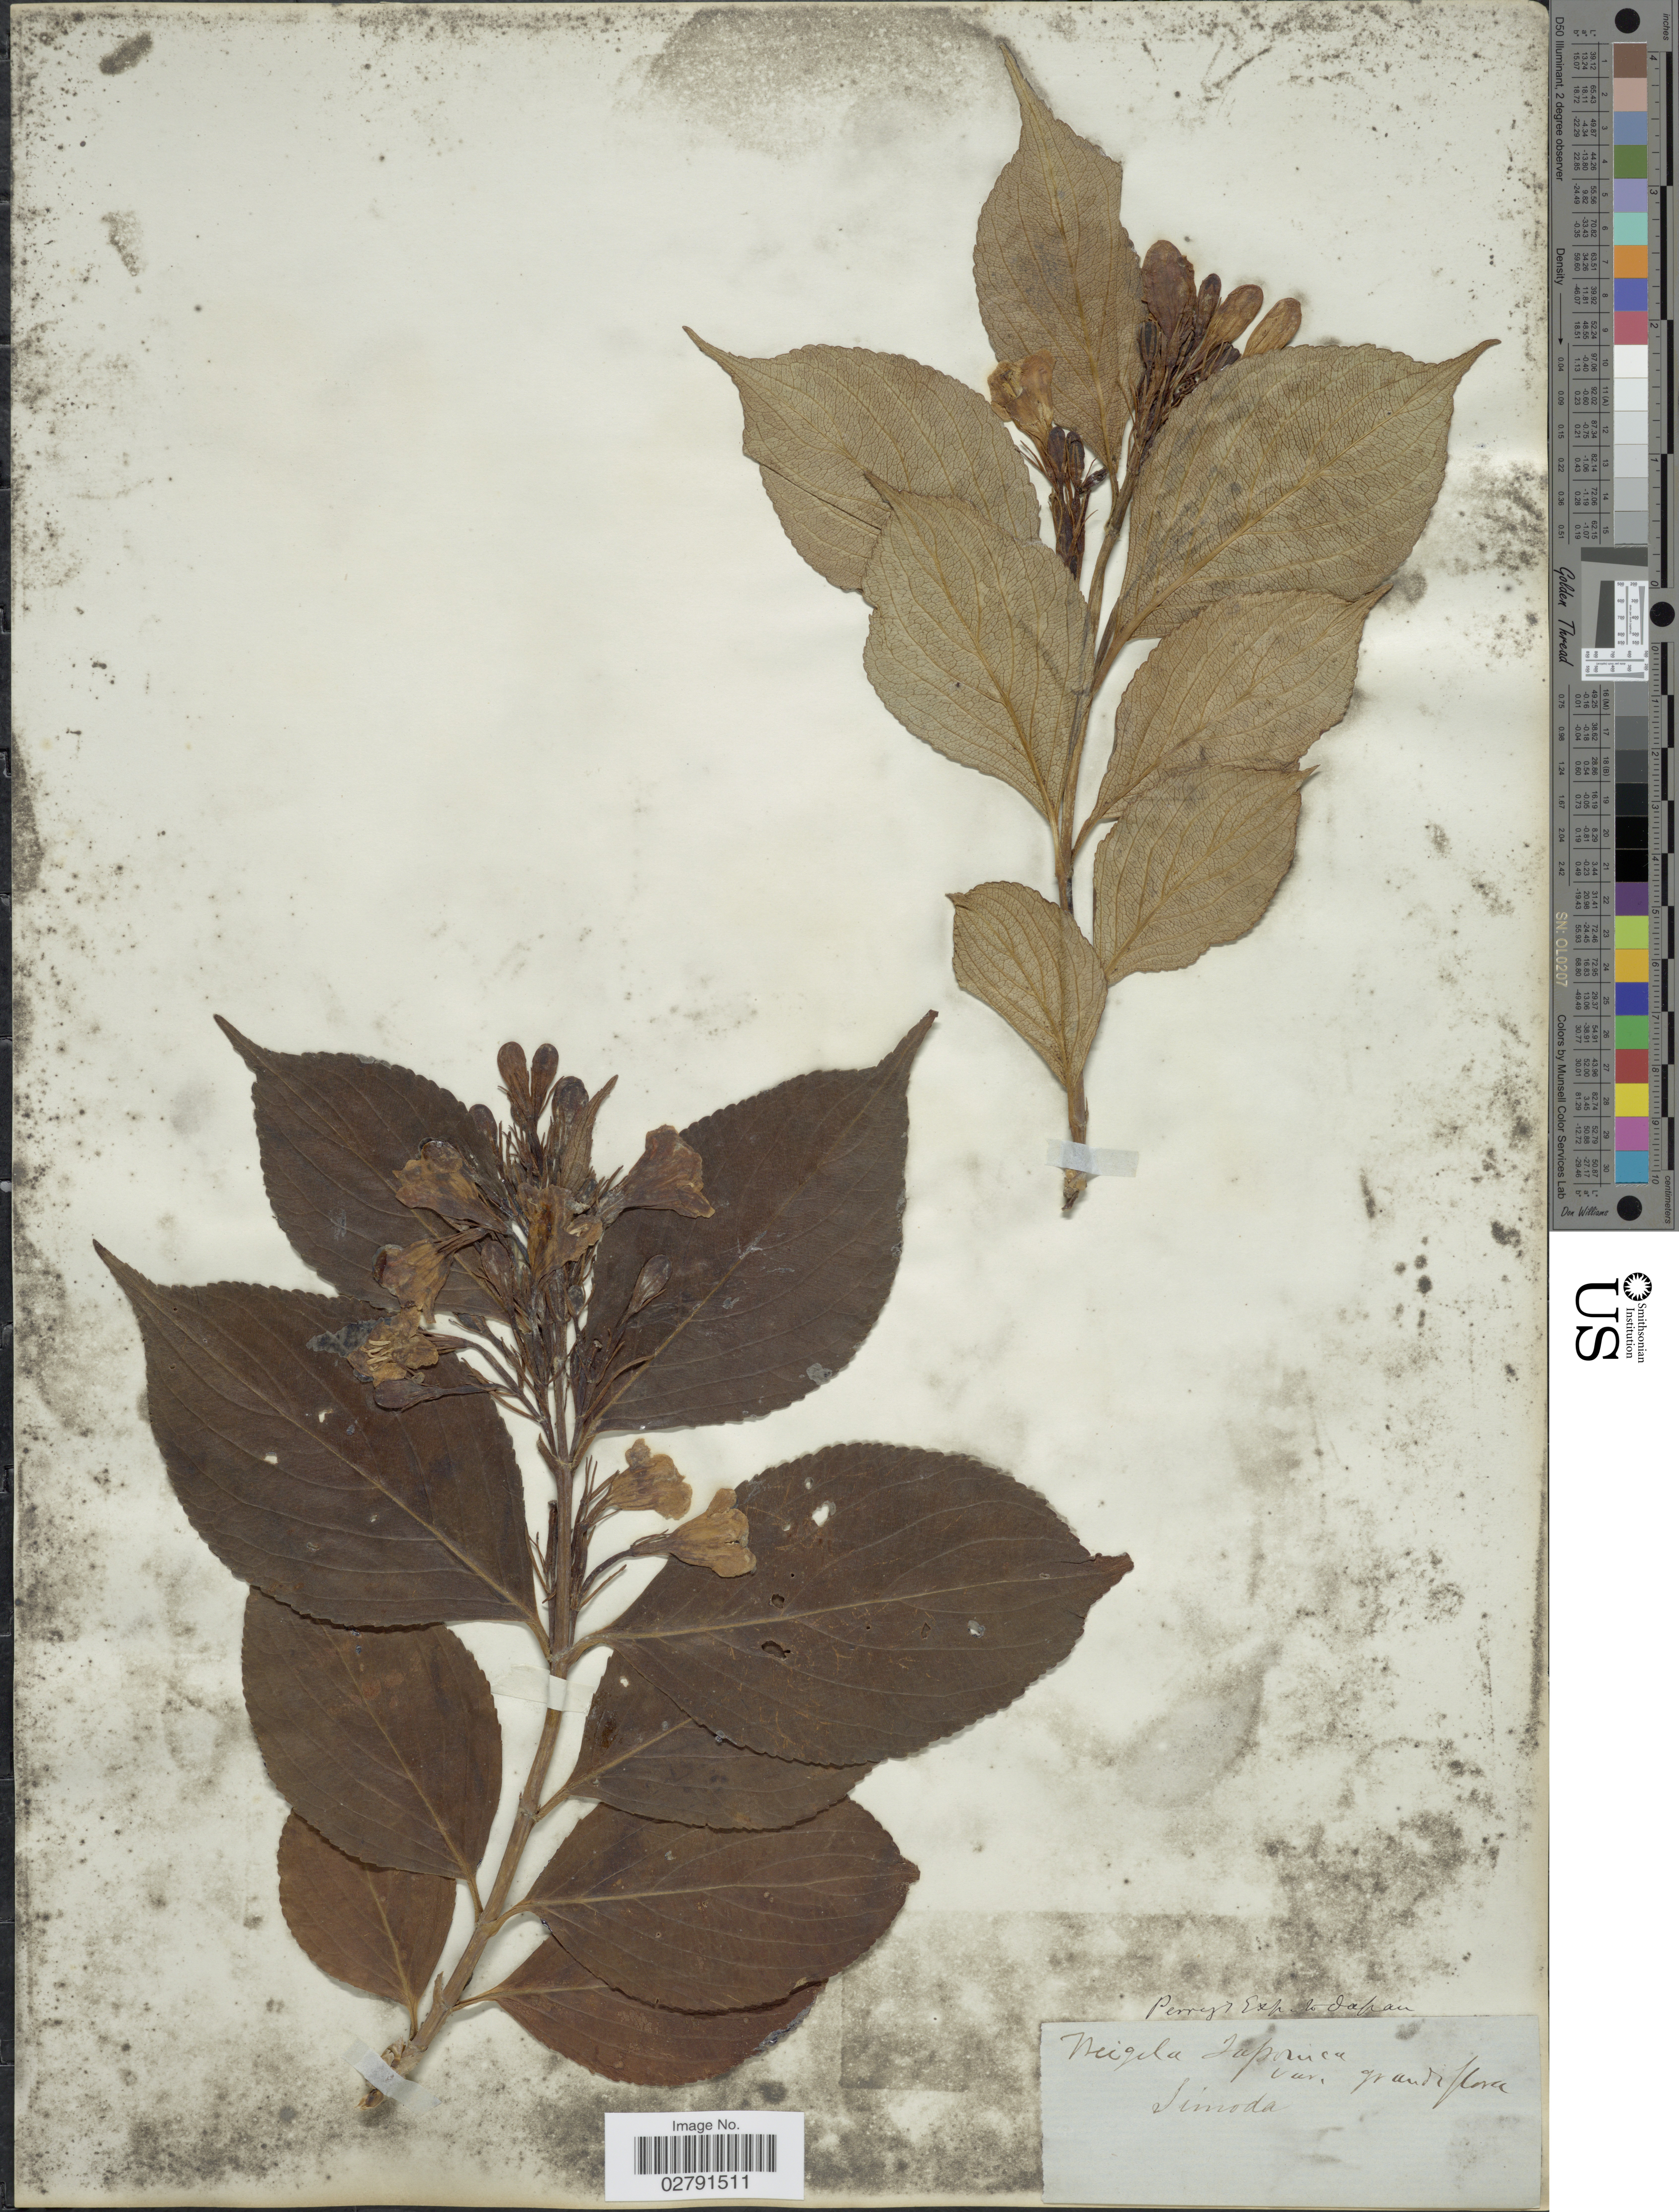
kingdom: Plantae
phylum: Tracheophyta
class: Magnoliopsida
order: Dipsacales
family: Caprifoliaceae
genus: Diervilla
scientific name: Diervilla japonica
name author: (Thunb.) DC.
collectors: -- Perry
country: Japan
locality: Simoda